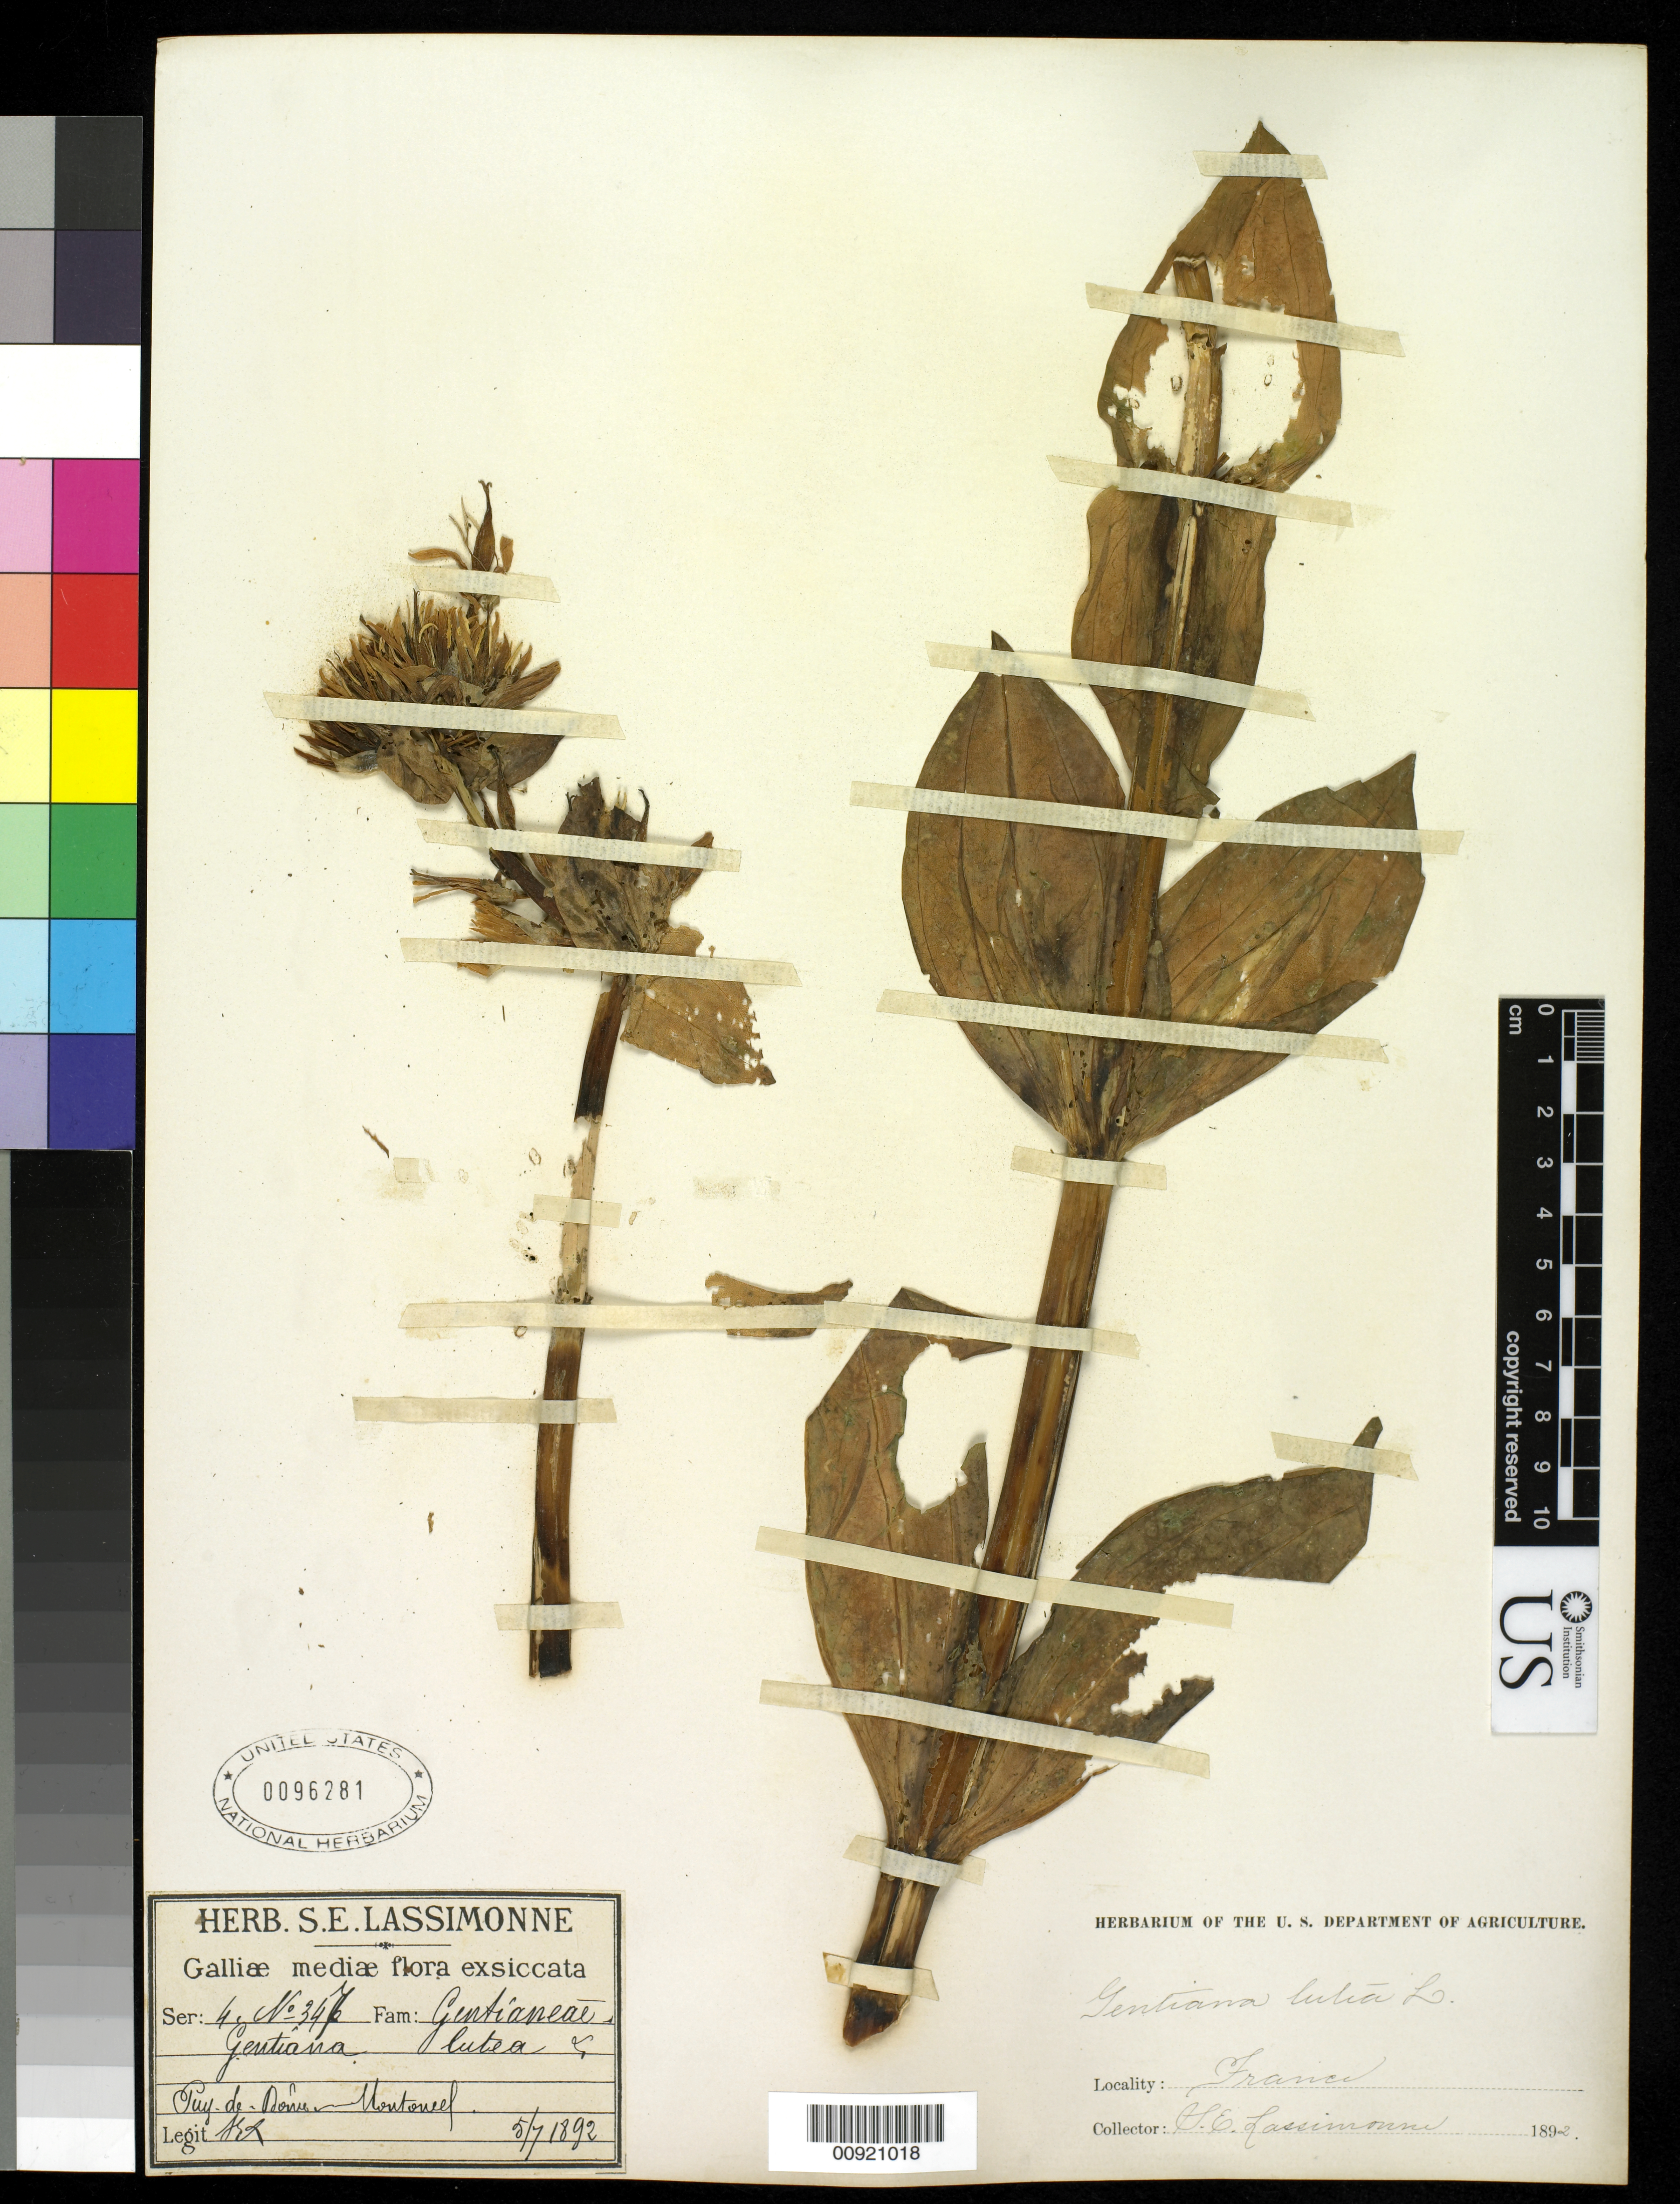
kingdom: Plantae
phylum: Tracheophyta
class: Magnoliopsida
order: Gentianales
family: Gentianaceae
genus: Gentiana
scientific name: Gentiana lutea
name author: L.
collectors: L., K.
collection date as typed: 07 May 1892 or 05 Jul 1892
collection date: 1892-05-07 or 1892-07-05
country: France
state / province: Auvergne-Rhône-Alpes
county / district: Puy-de-Dôme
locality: Puy-de-Dome dept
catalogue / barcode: US 96281